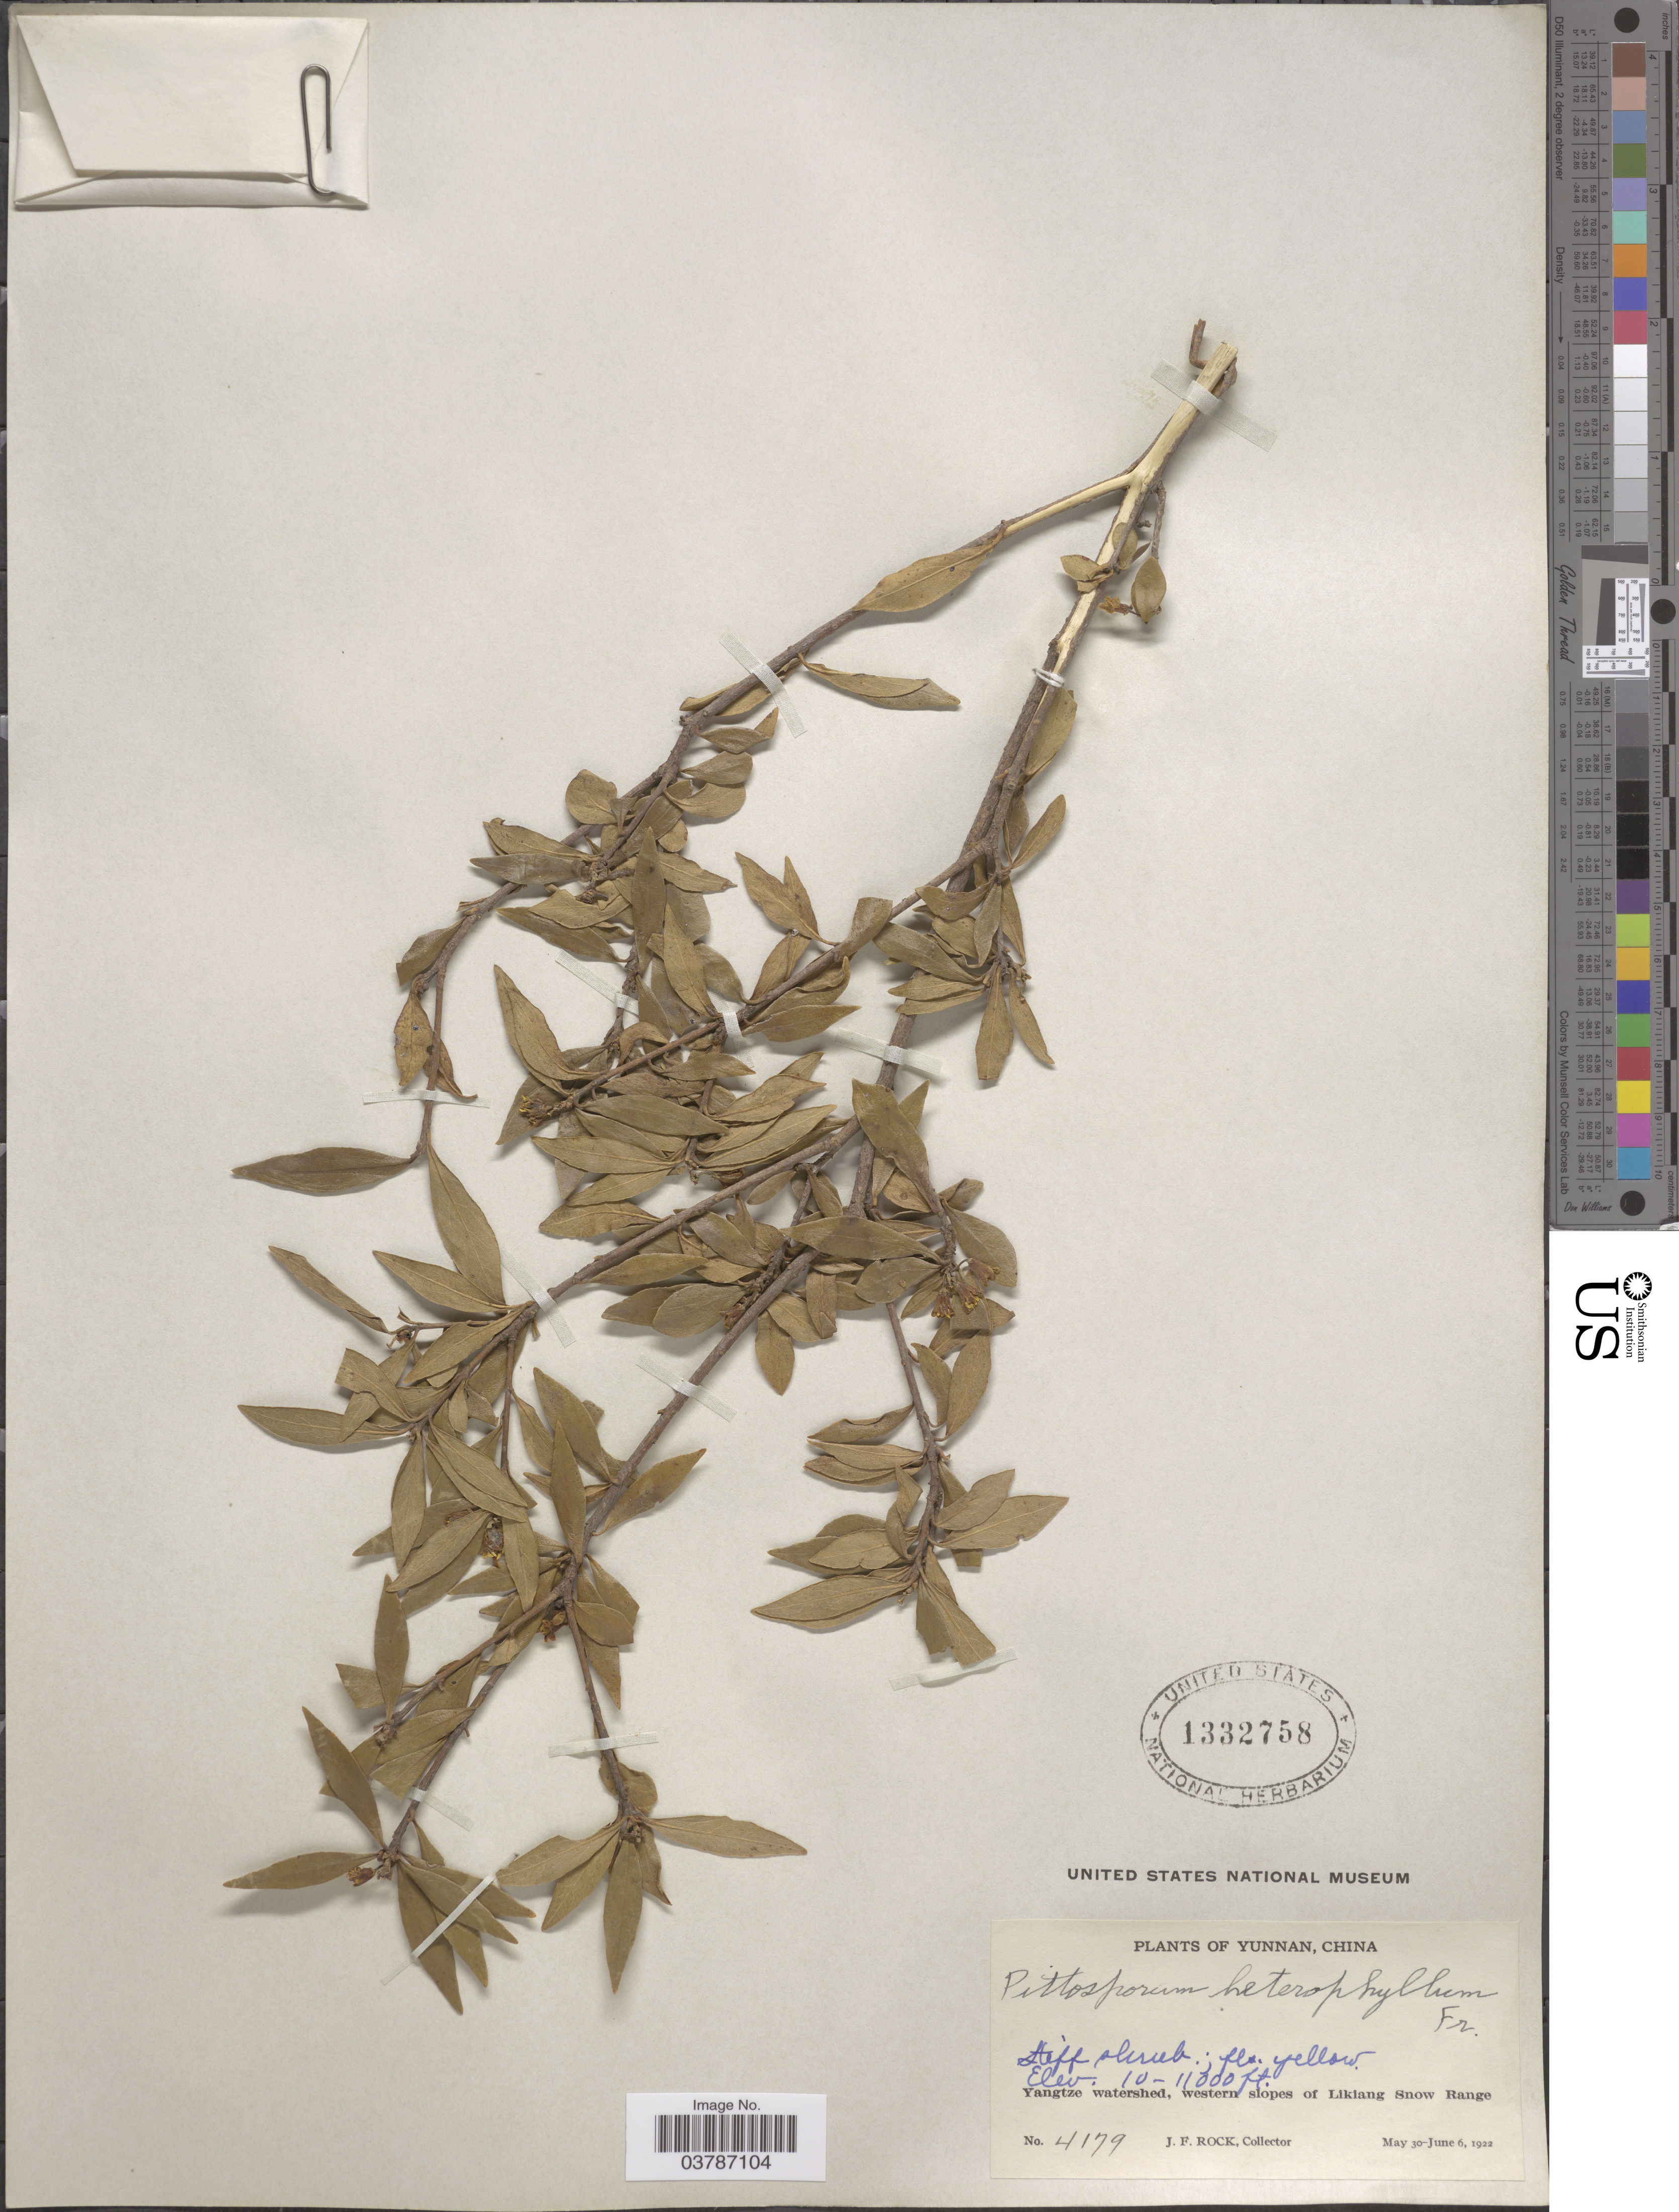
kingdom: Plantae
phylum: Tracheophyta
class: Magnoliopsida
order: Apiales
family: Pittosporaceae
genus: Pittosporum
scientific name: Pittosporum heterophyllum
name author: Franch.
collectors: J. Rock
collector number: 4179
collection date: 1922-05-30/1922-06-06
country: China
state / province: Yunnan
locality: Yangtze watershed, western slopes of Likiang Snow Range.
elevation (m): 3048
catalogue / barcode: US 1332758